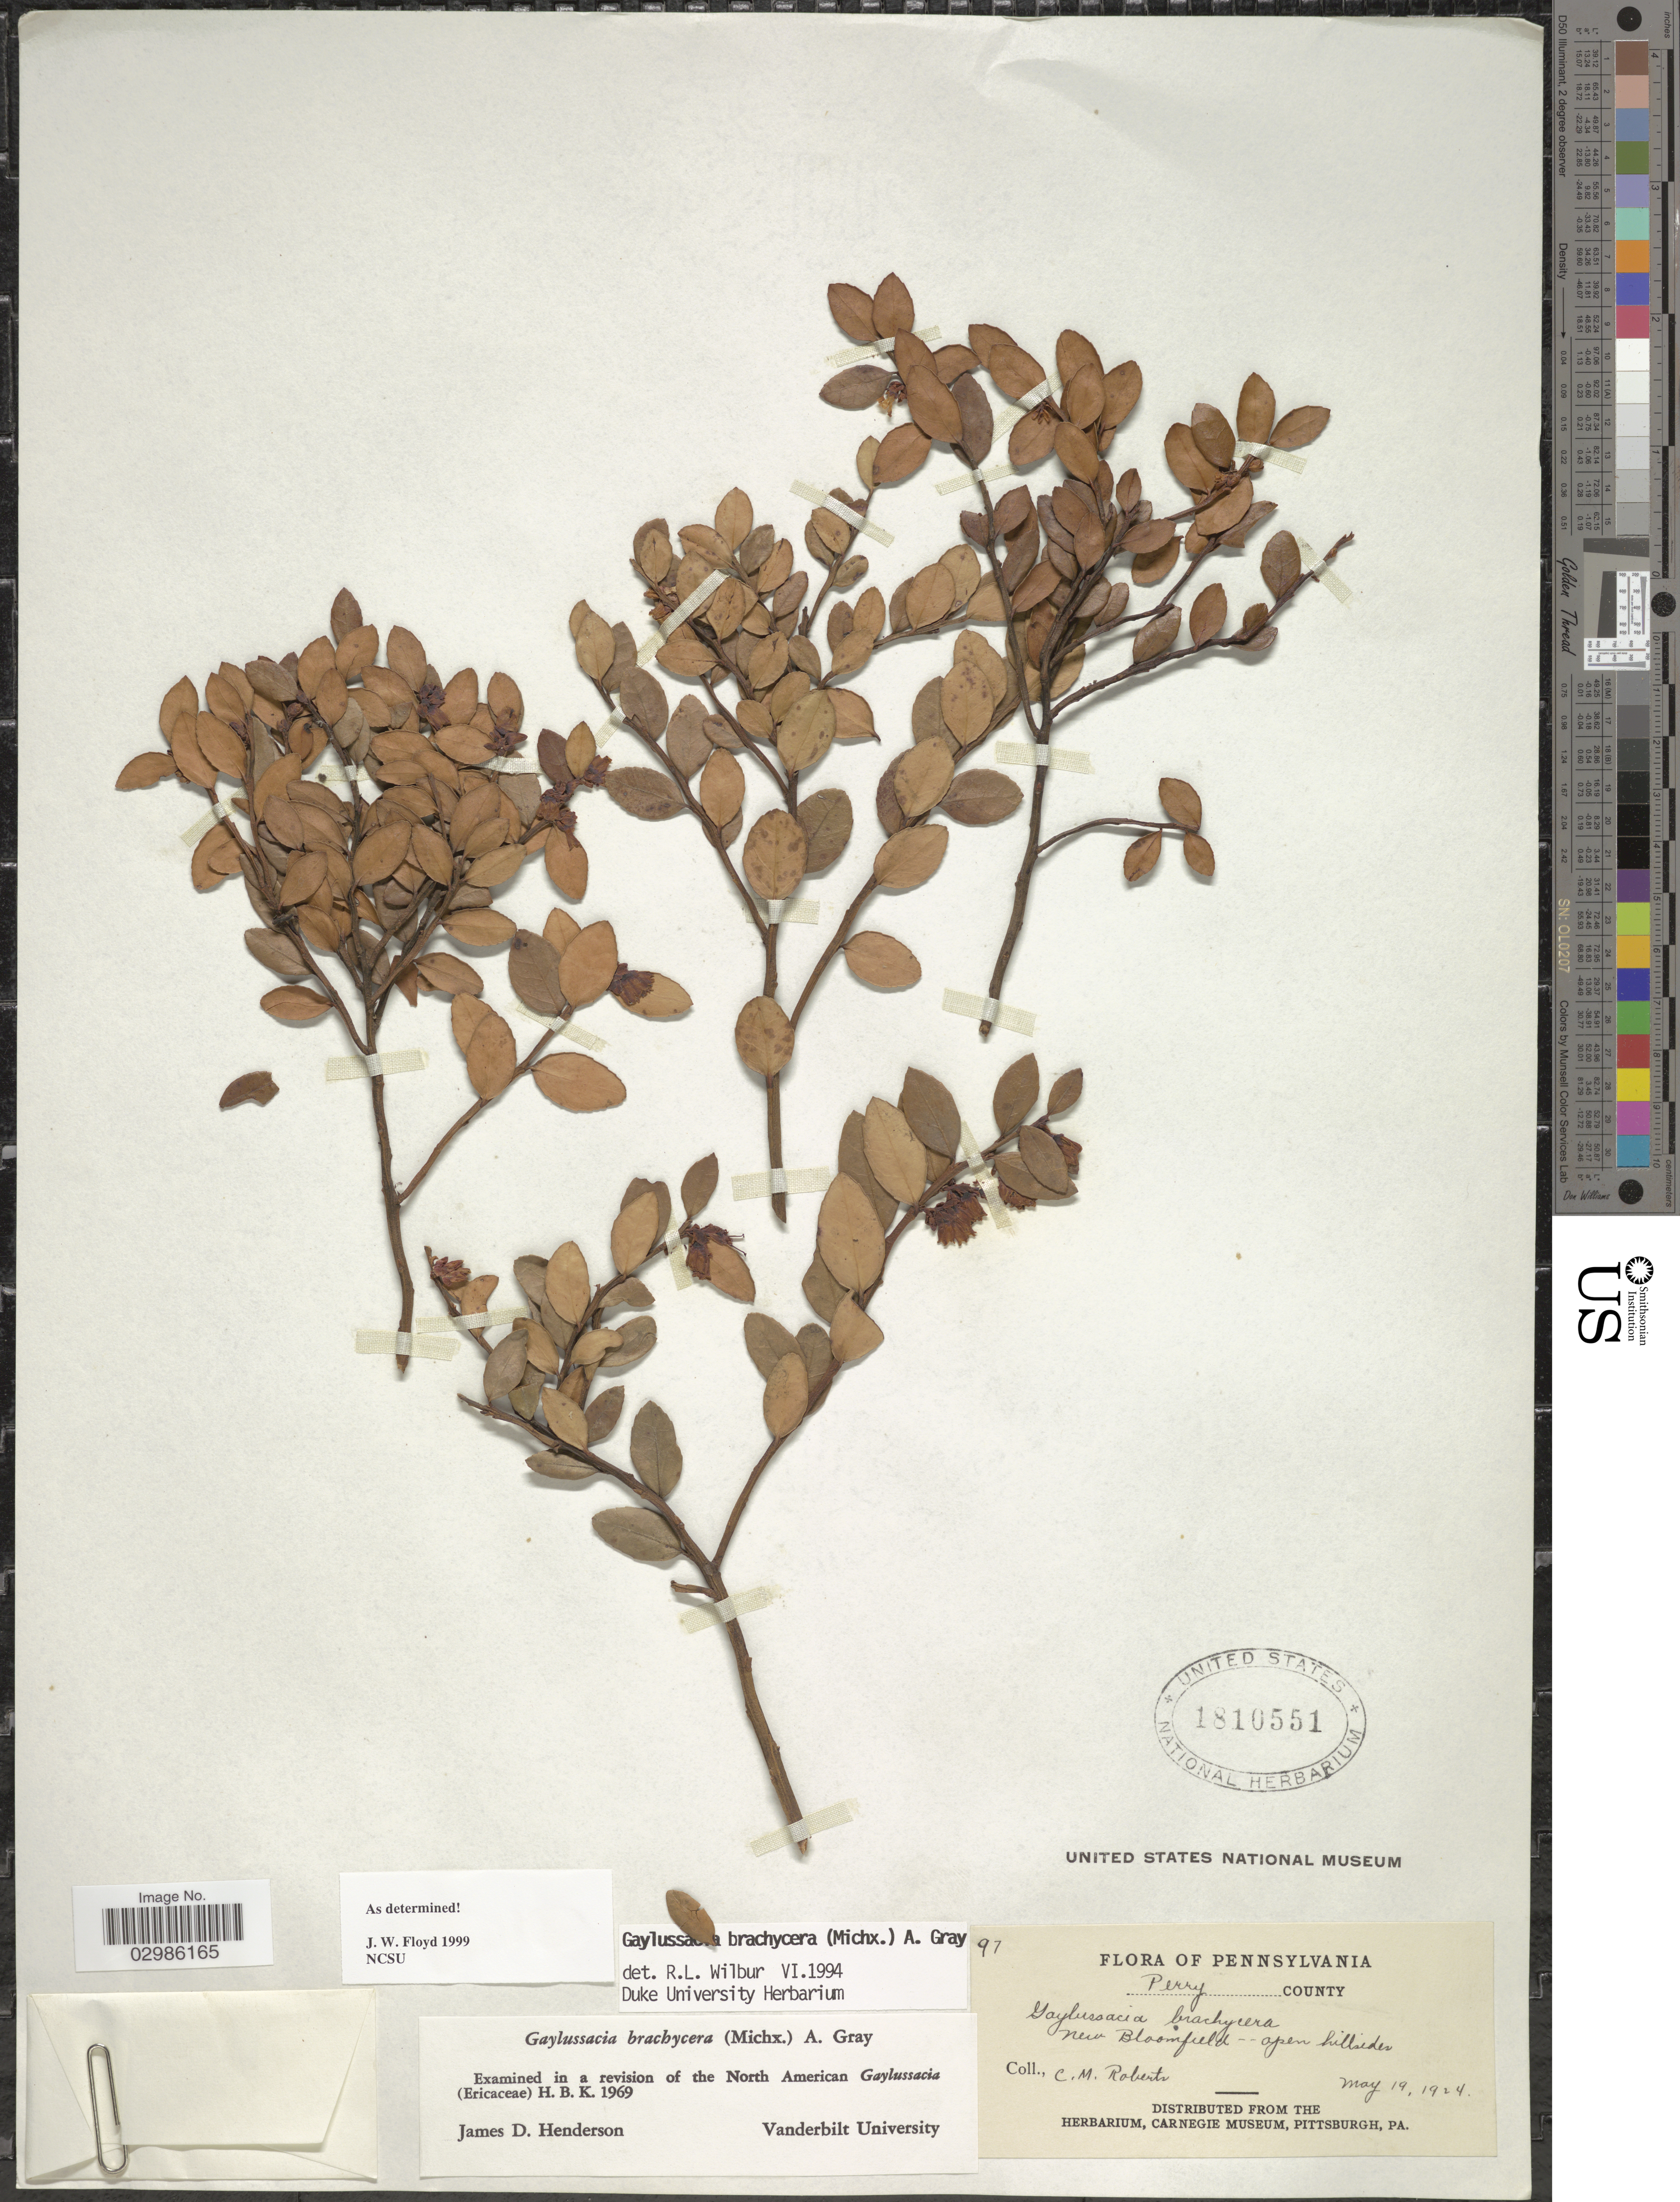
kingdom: Plantae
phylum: Tracheophyta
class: Magnoliopsida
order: Ericales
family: Ericaceae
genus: Gaylussacia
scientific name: Gaylussacia brachycera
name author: (Michx.) Torr. & A. Gray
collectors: C. Roberts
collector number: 97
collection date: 1924-05-19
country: United States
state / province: Pennsylvania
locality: Perry County. New Bloomfield - - open hillside.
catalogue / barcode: US 1810551